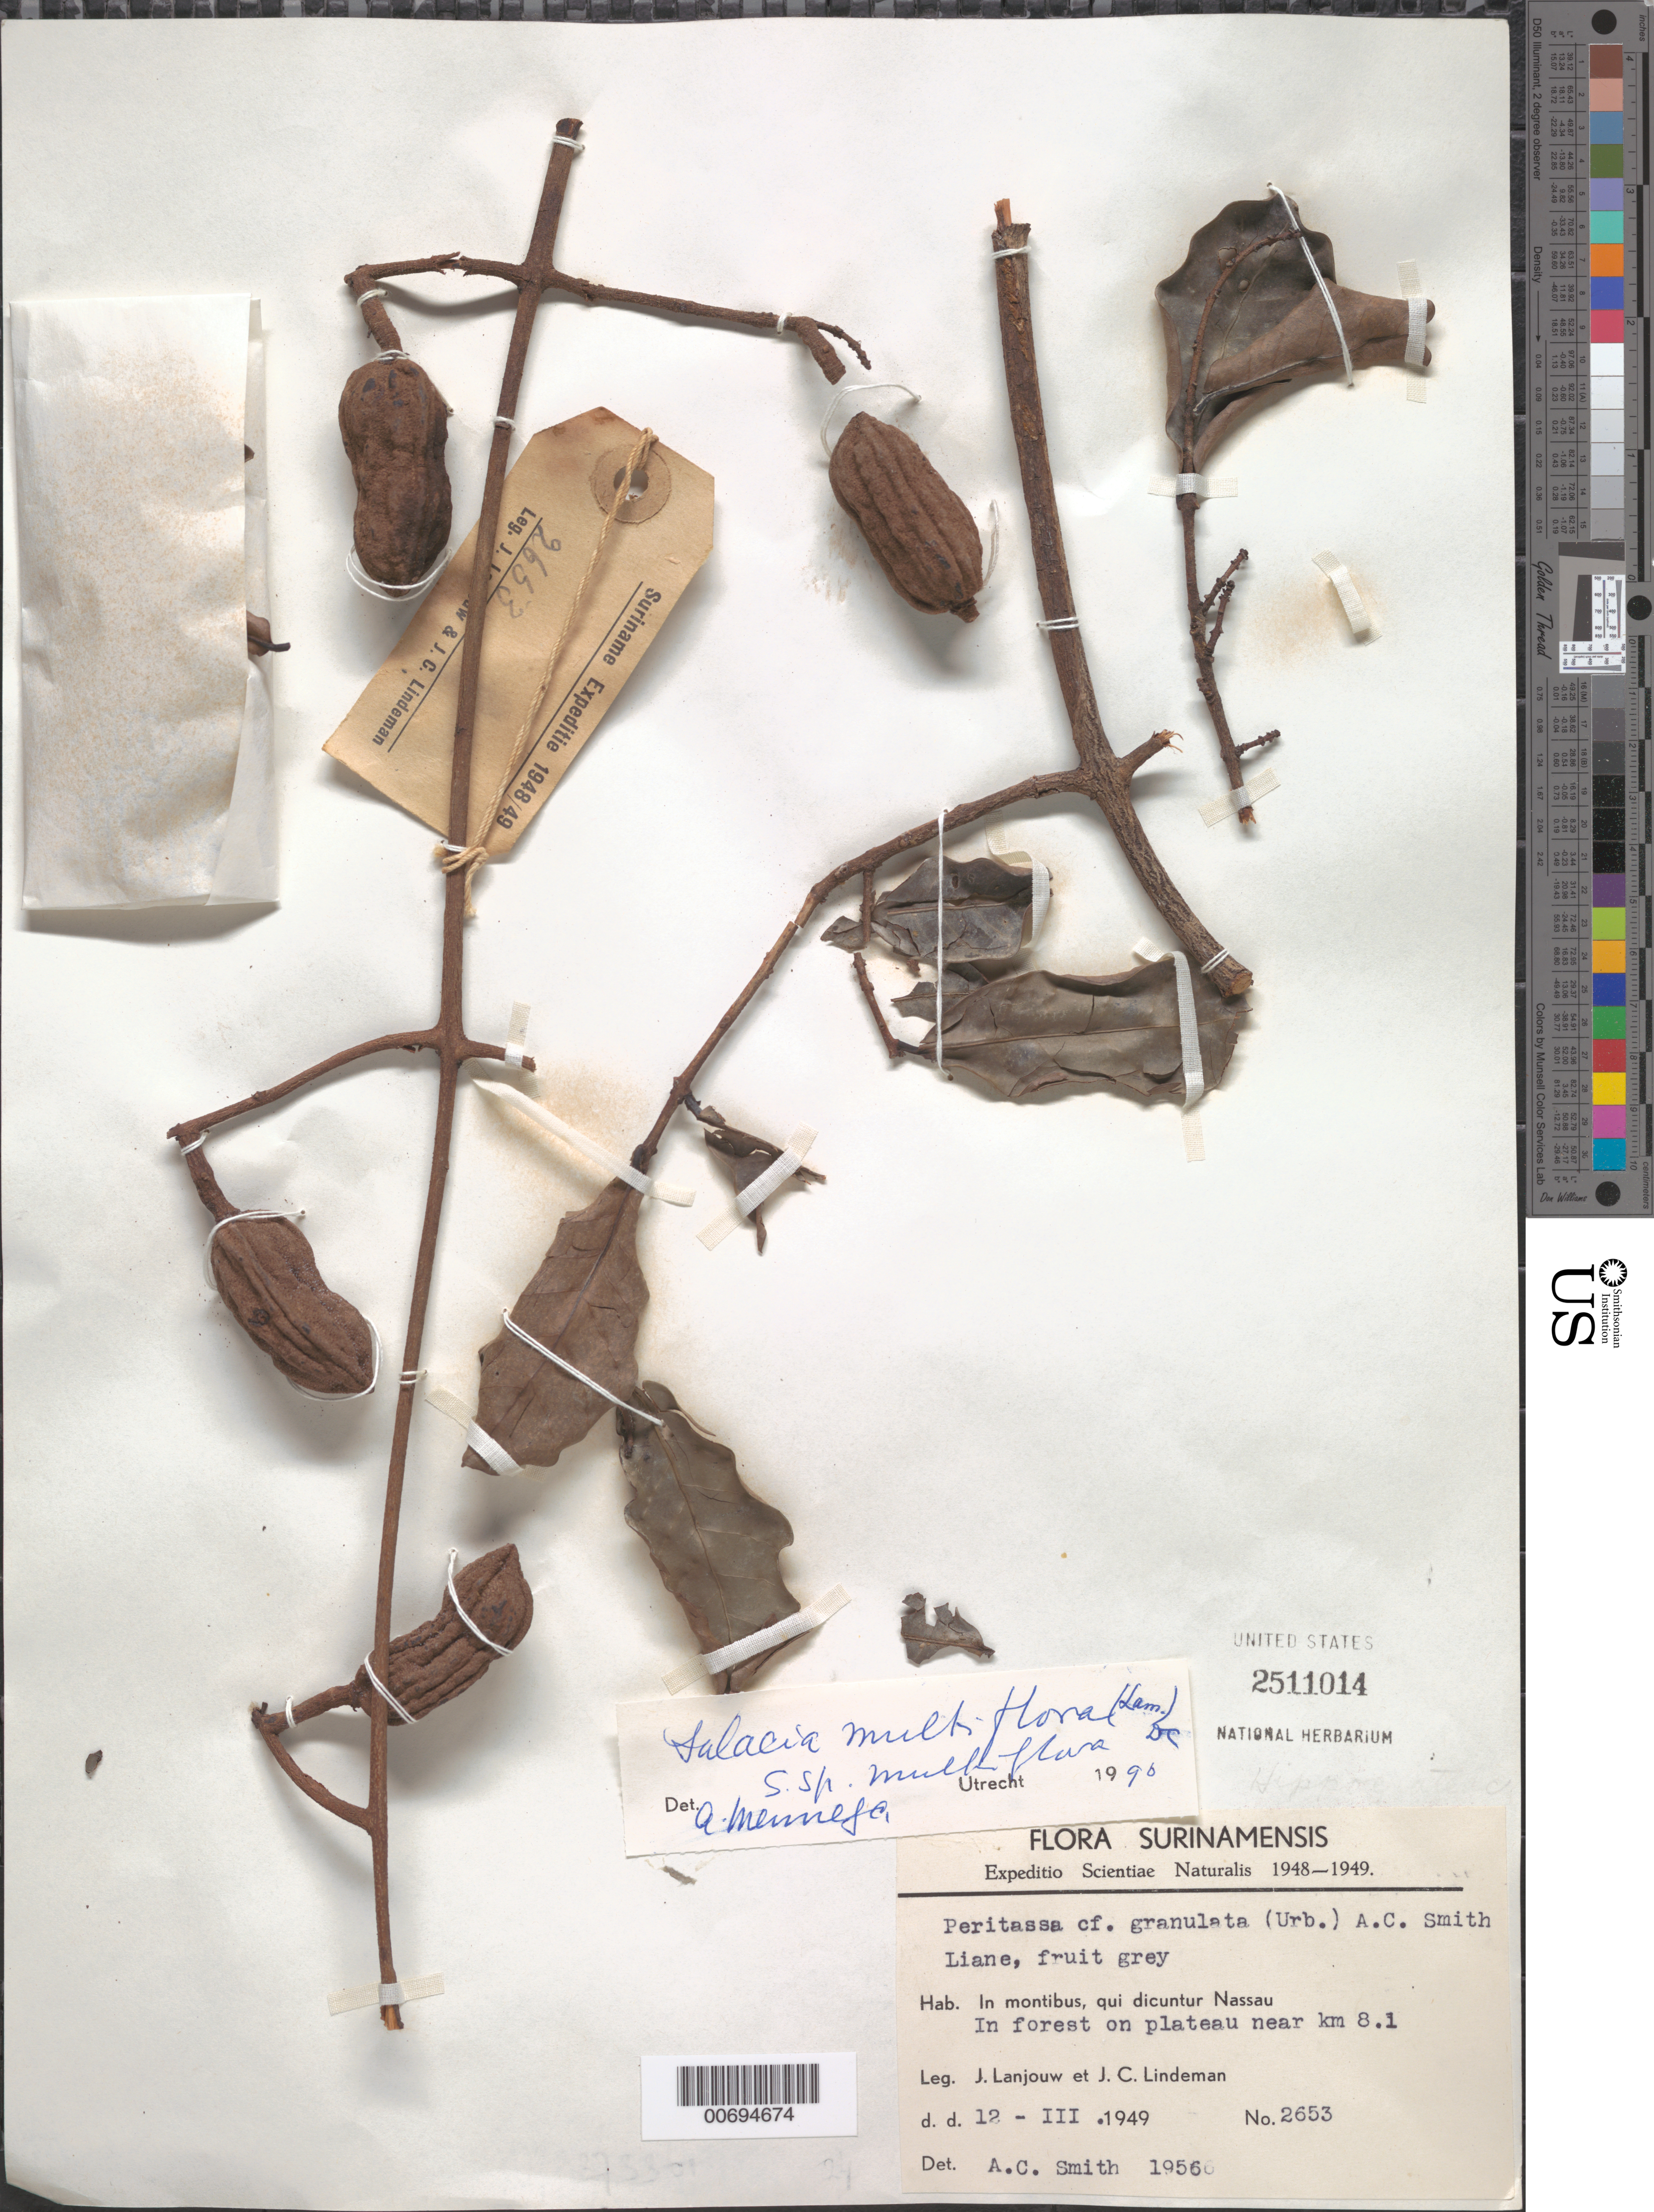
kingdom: Plantae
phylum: Tracheophyta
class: Magnoliopsida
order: Celastrales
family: Celastraceae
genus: Salacia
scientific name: Salacia multiflora subsp. multiflora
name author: (Lam.) DC.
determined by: Mennega, A. M. W.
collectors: J. Lanjouw & J. C. Lindeman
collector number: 2653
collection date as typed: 12-Mar-49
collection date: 1949-03-12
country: Suriname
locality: Nassau Mts., km 8.1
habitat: Forest on plateau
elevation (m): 550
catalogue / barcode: US 2511014